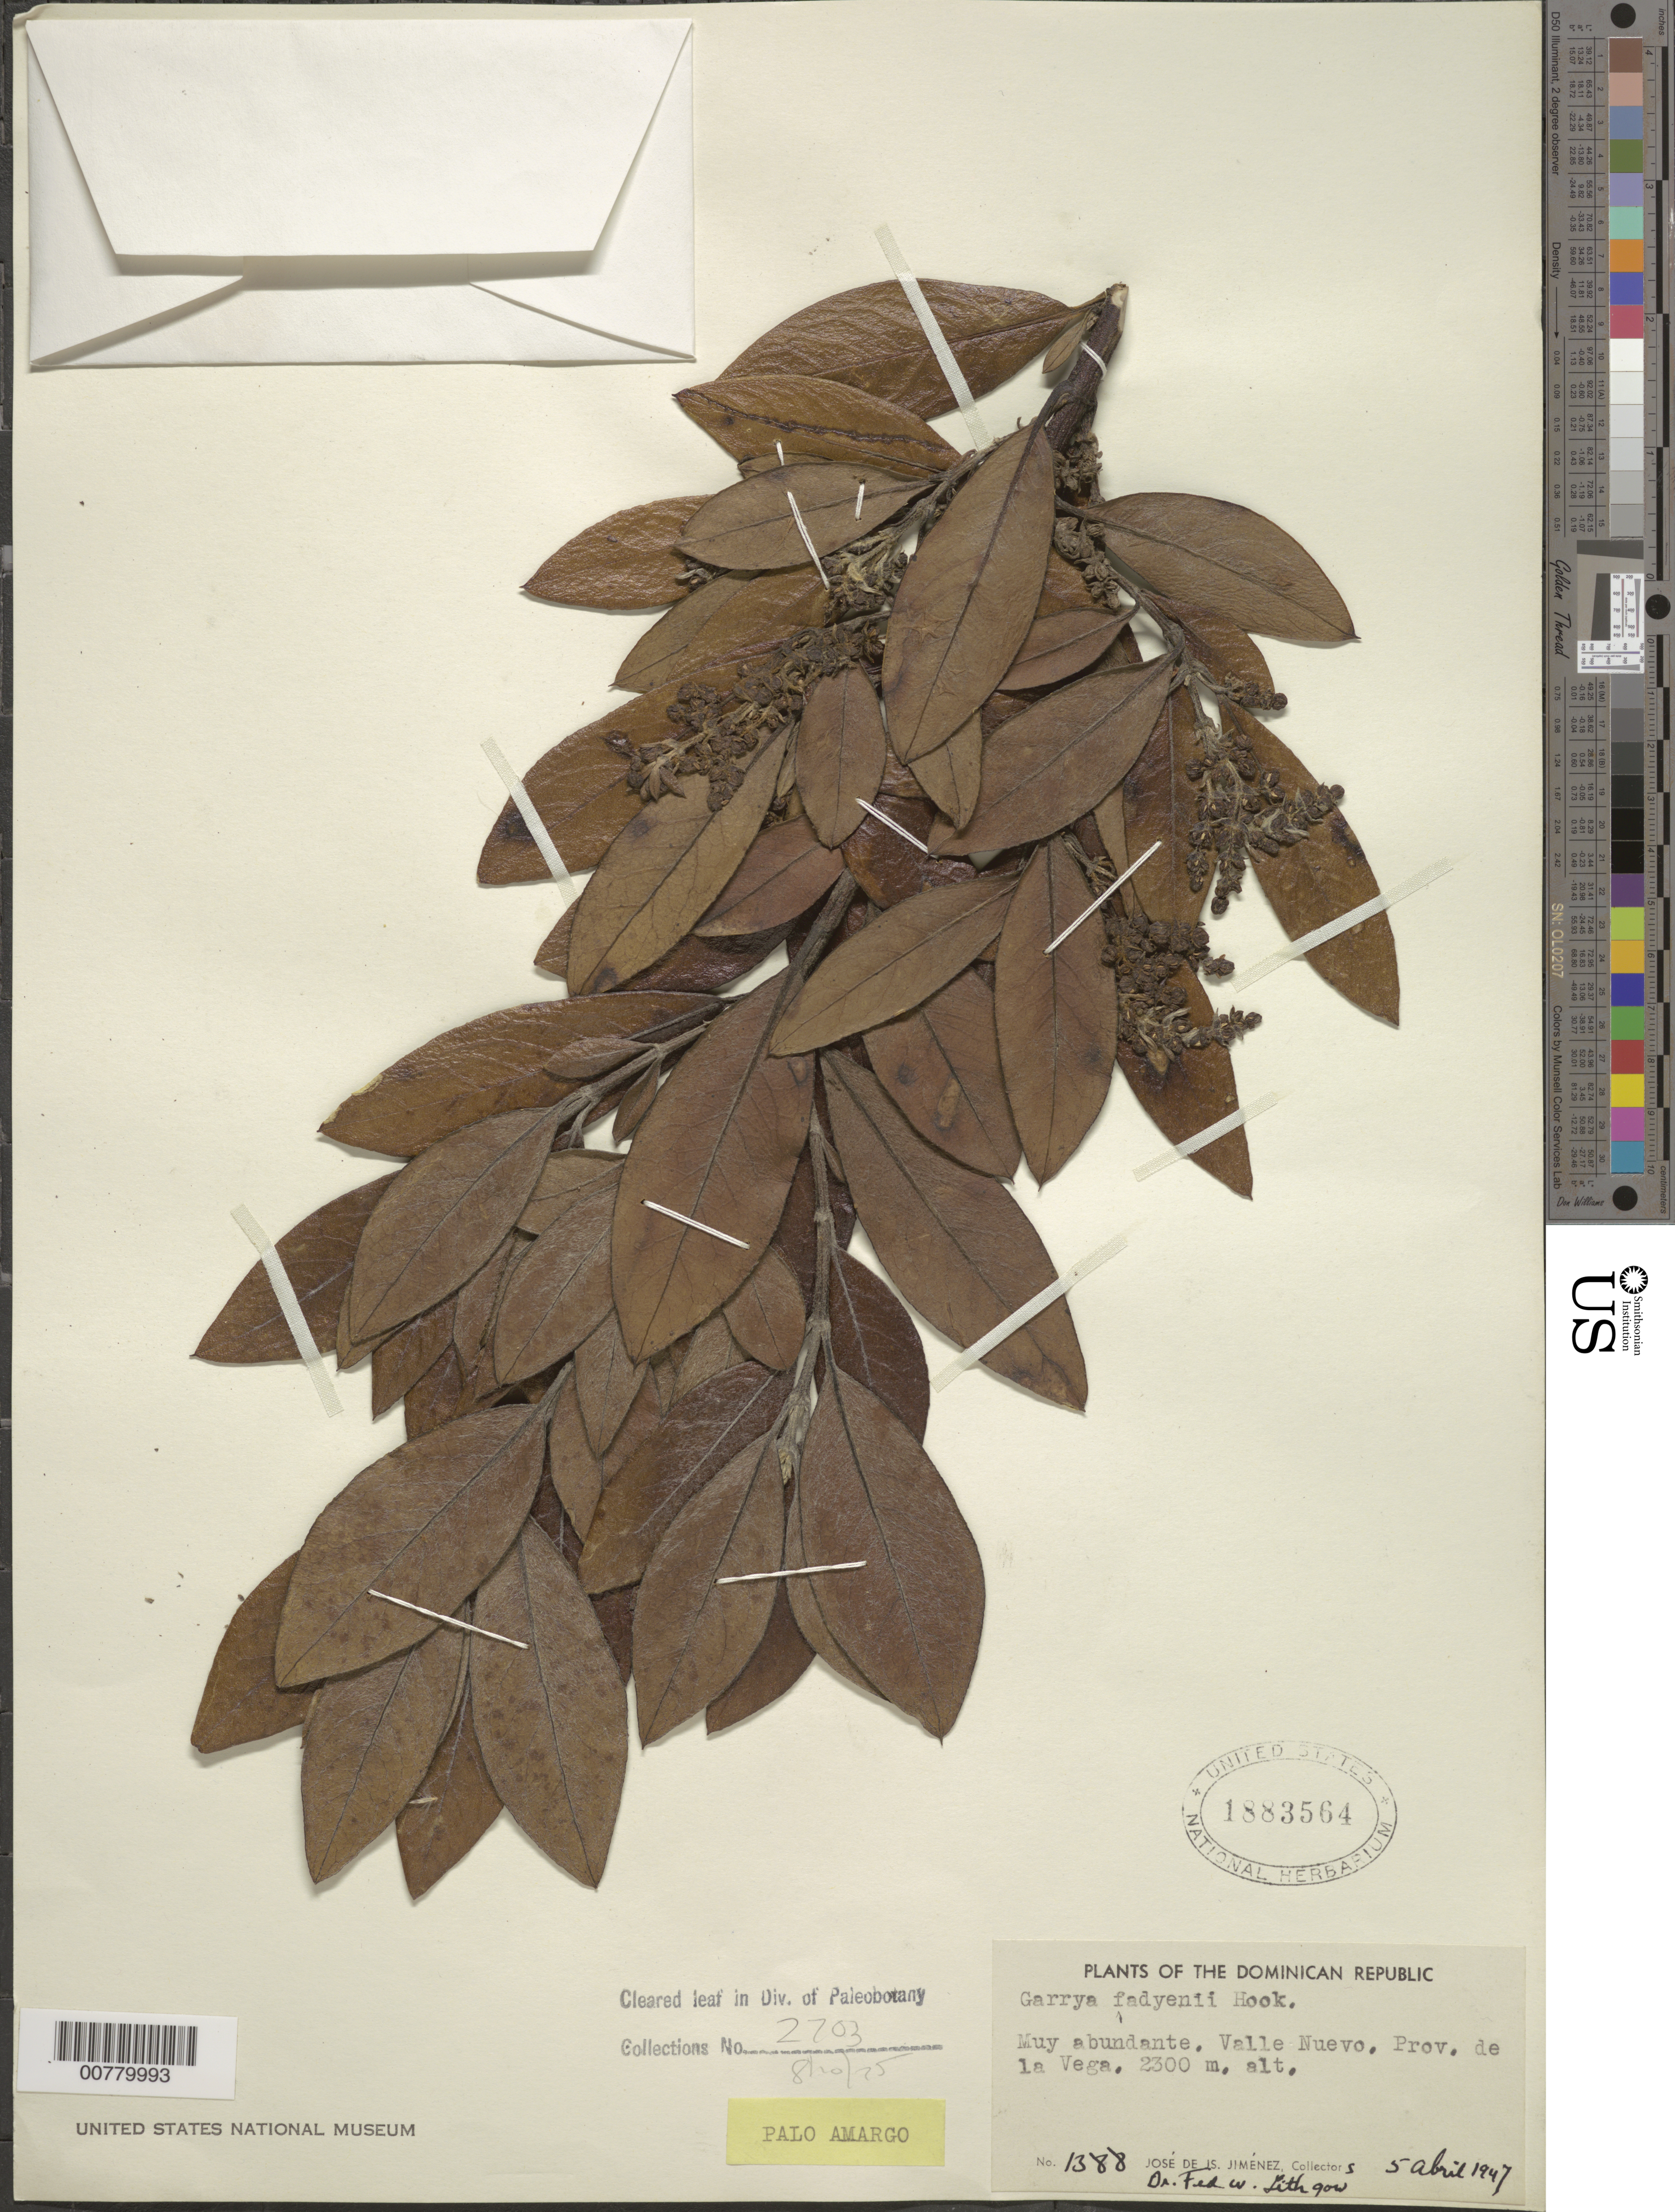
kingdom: Plantae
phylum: Tracheophyta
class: Magnoliopsida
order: Garryales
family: Garryaceae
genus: Garrya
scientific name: Garrya fadyenii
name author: Hook.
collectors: J. J. Jiménez & F. Lithgow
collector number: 1388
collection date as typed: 05 Apr 1947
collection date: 1947-04-05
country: Dominican Republic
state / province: La Vega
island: Hispaniola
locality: Valle Nuevo.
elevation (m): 2300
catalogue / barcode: US 1883564